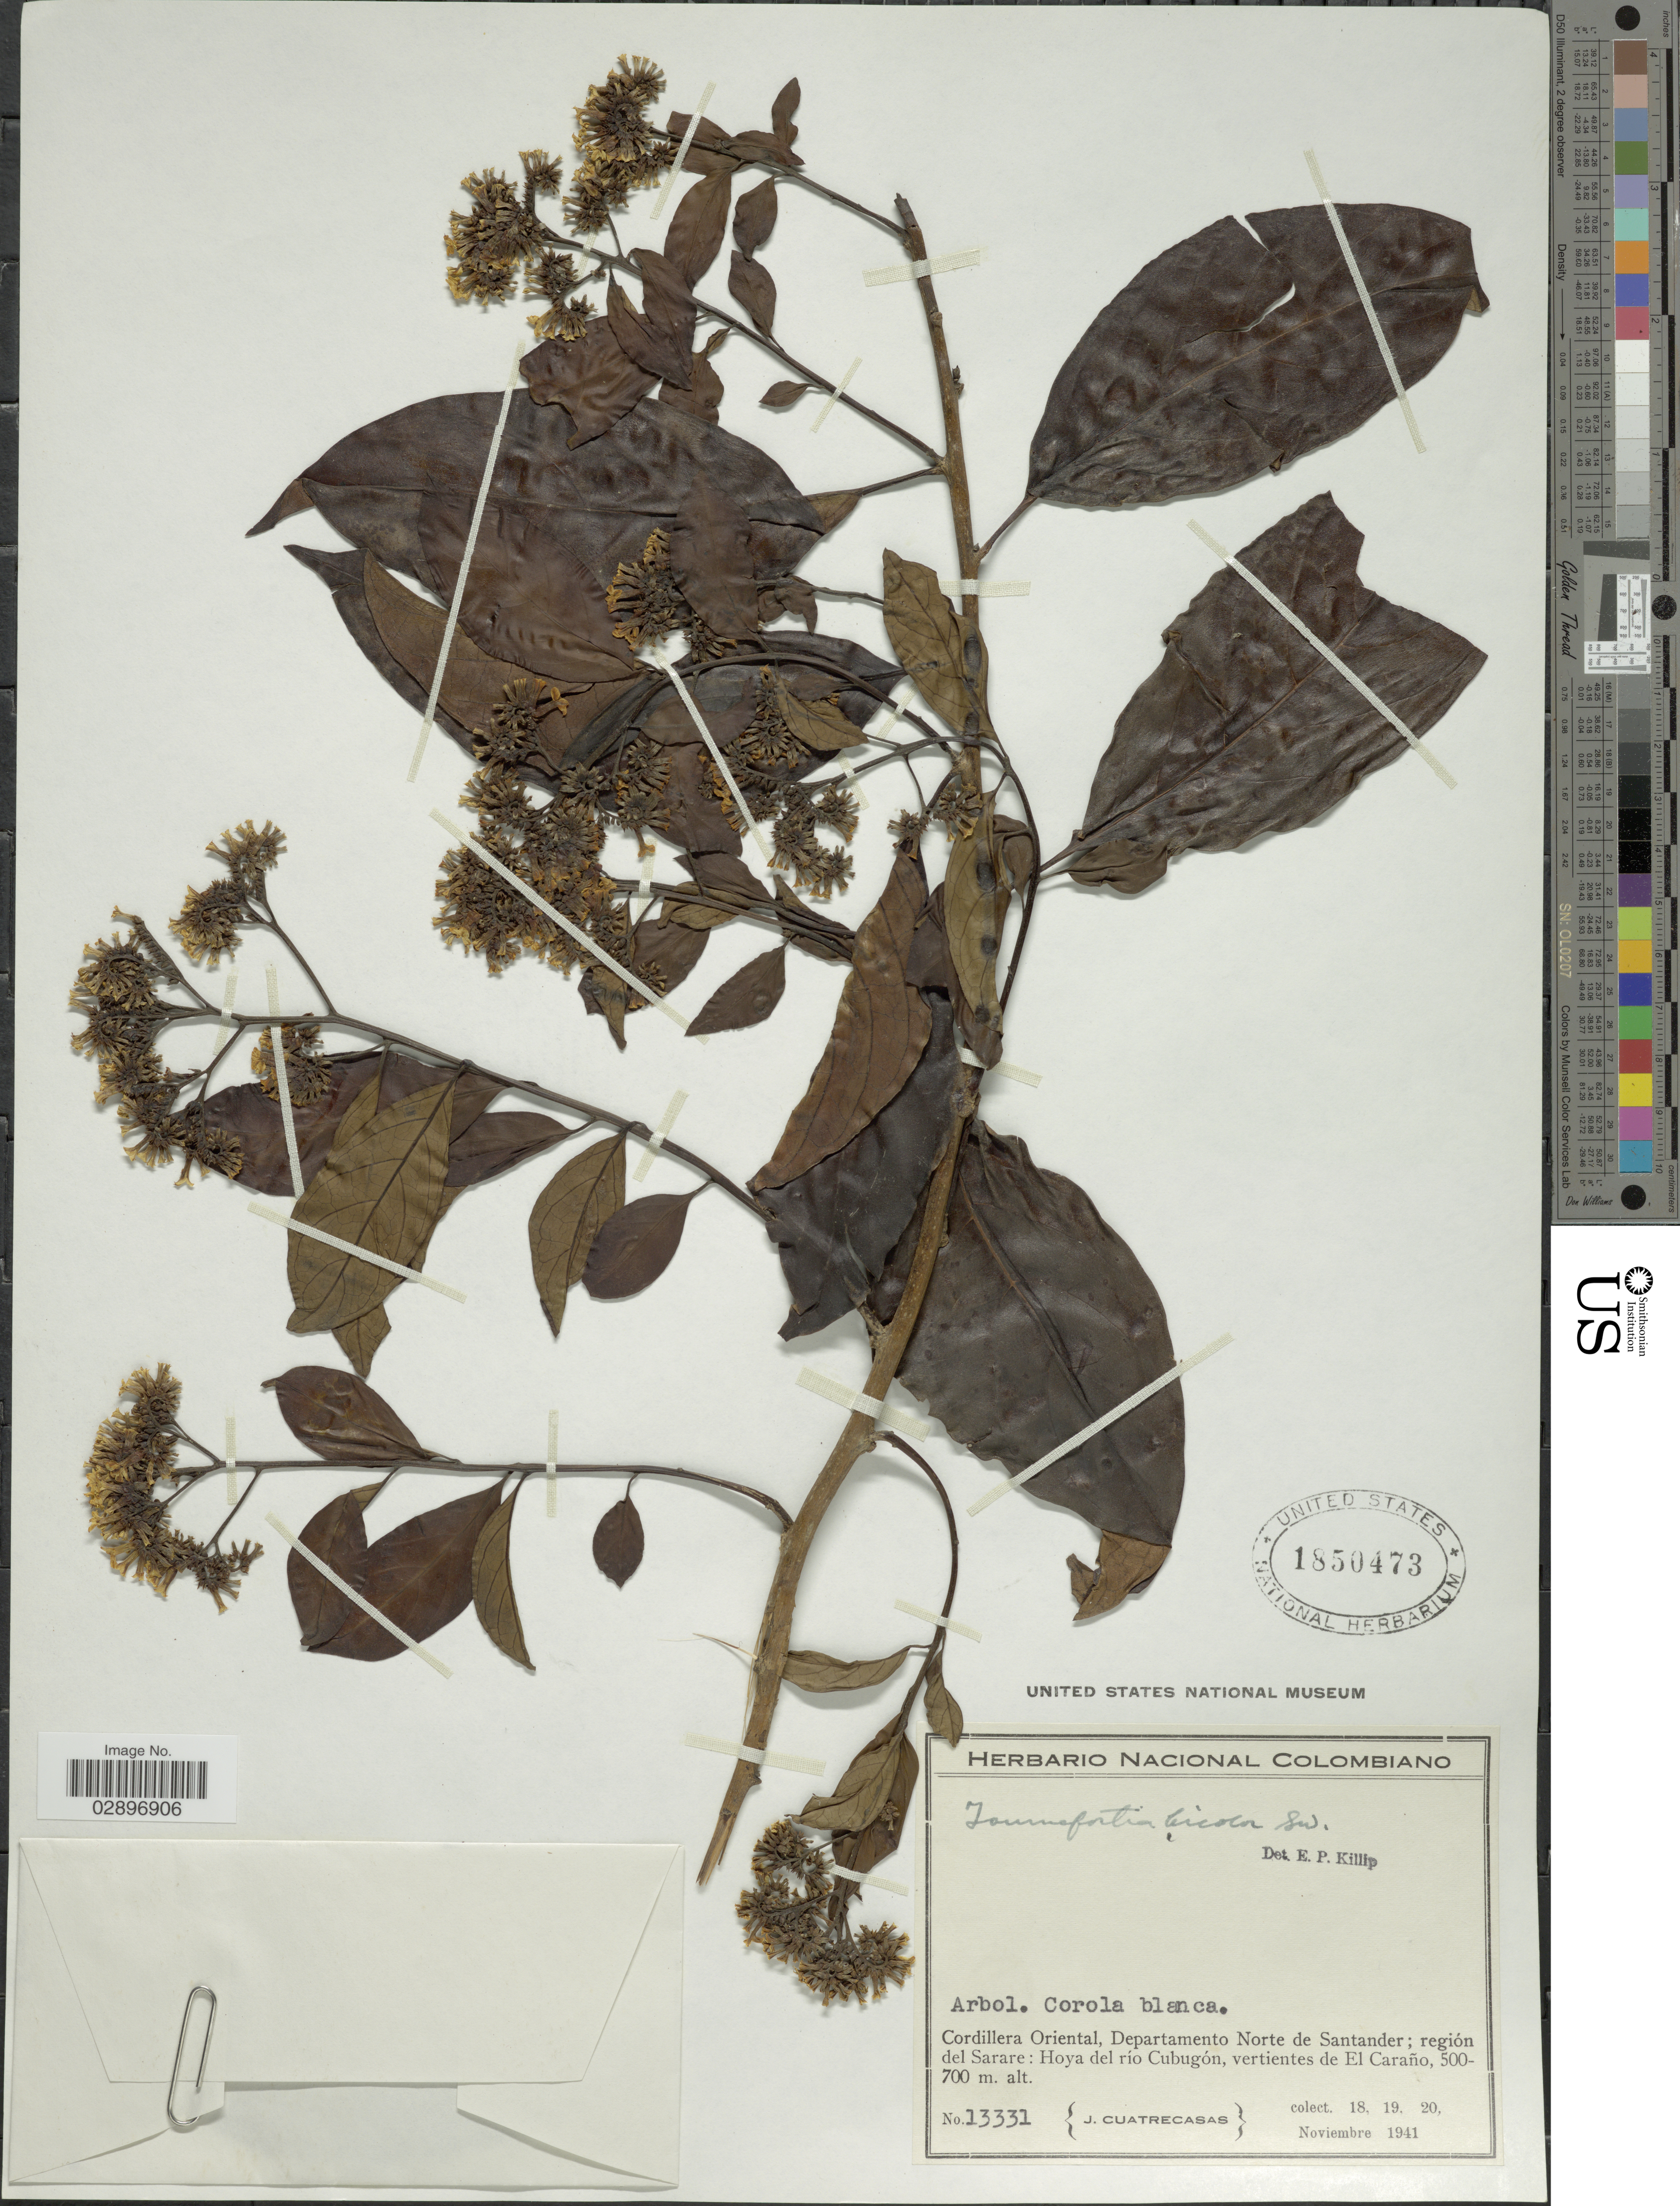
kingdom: Plantae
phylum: Tracheophyta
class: Magnoliopsida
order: Boraginales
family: Heliotropiaceae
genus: Tournefortia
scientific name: Tournefortia bicolor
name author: Sw.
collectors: J. Cuatrecasas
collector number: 13331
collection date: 1941-11-18/1941-11-20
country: Colombia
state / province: Norte de Santander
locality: Cordillera Oriental, Departamento Norte de Santander ; región del Sarare : Hoya del río Cubugón, vertientes de El Caraño.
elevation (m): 500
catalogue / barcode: US 1850473